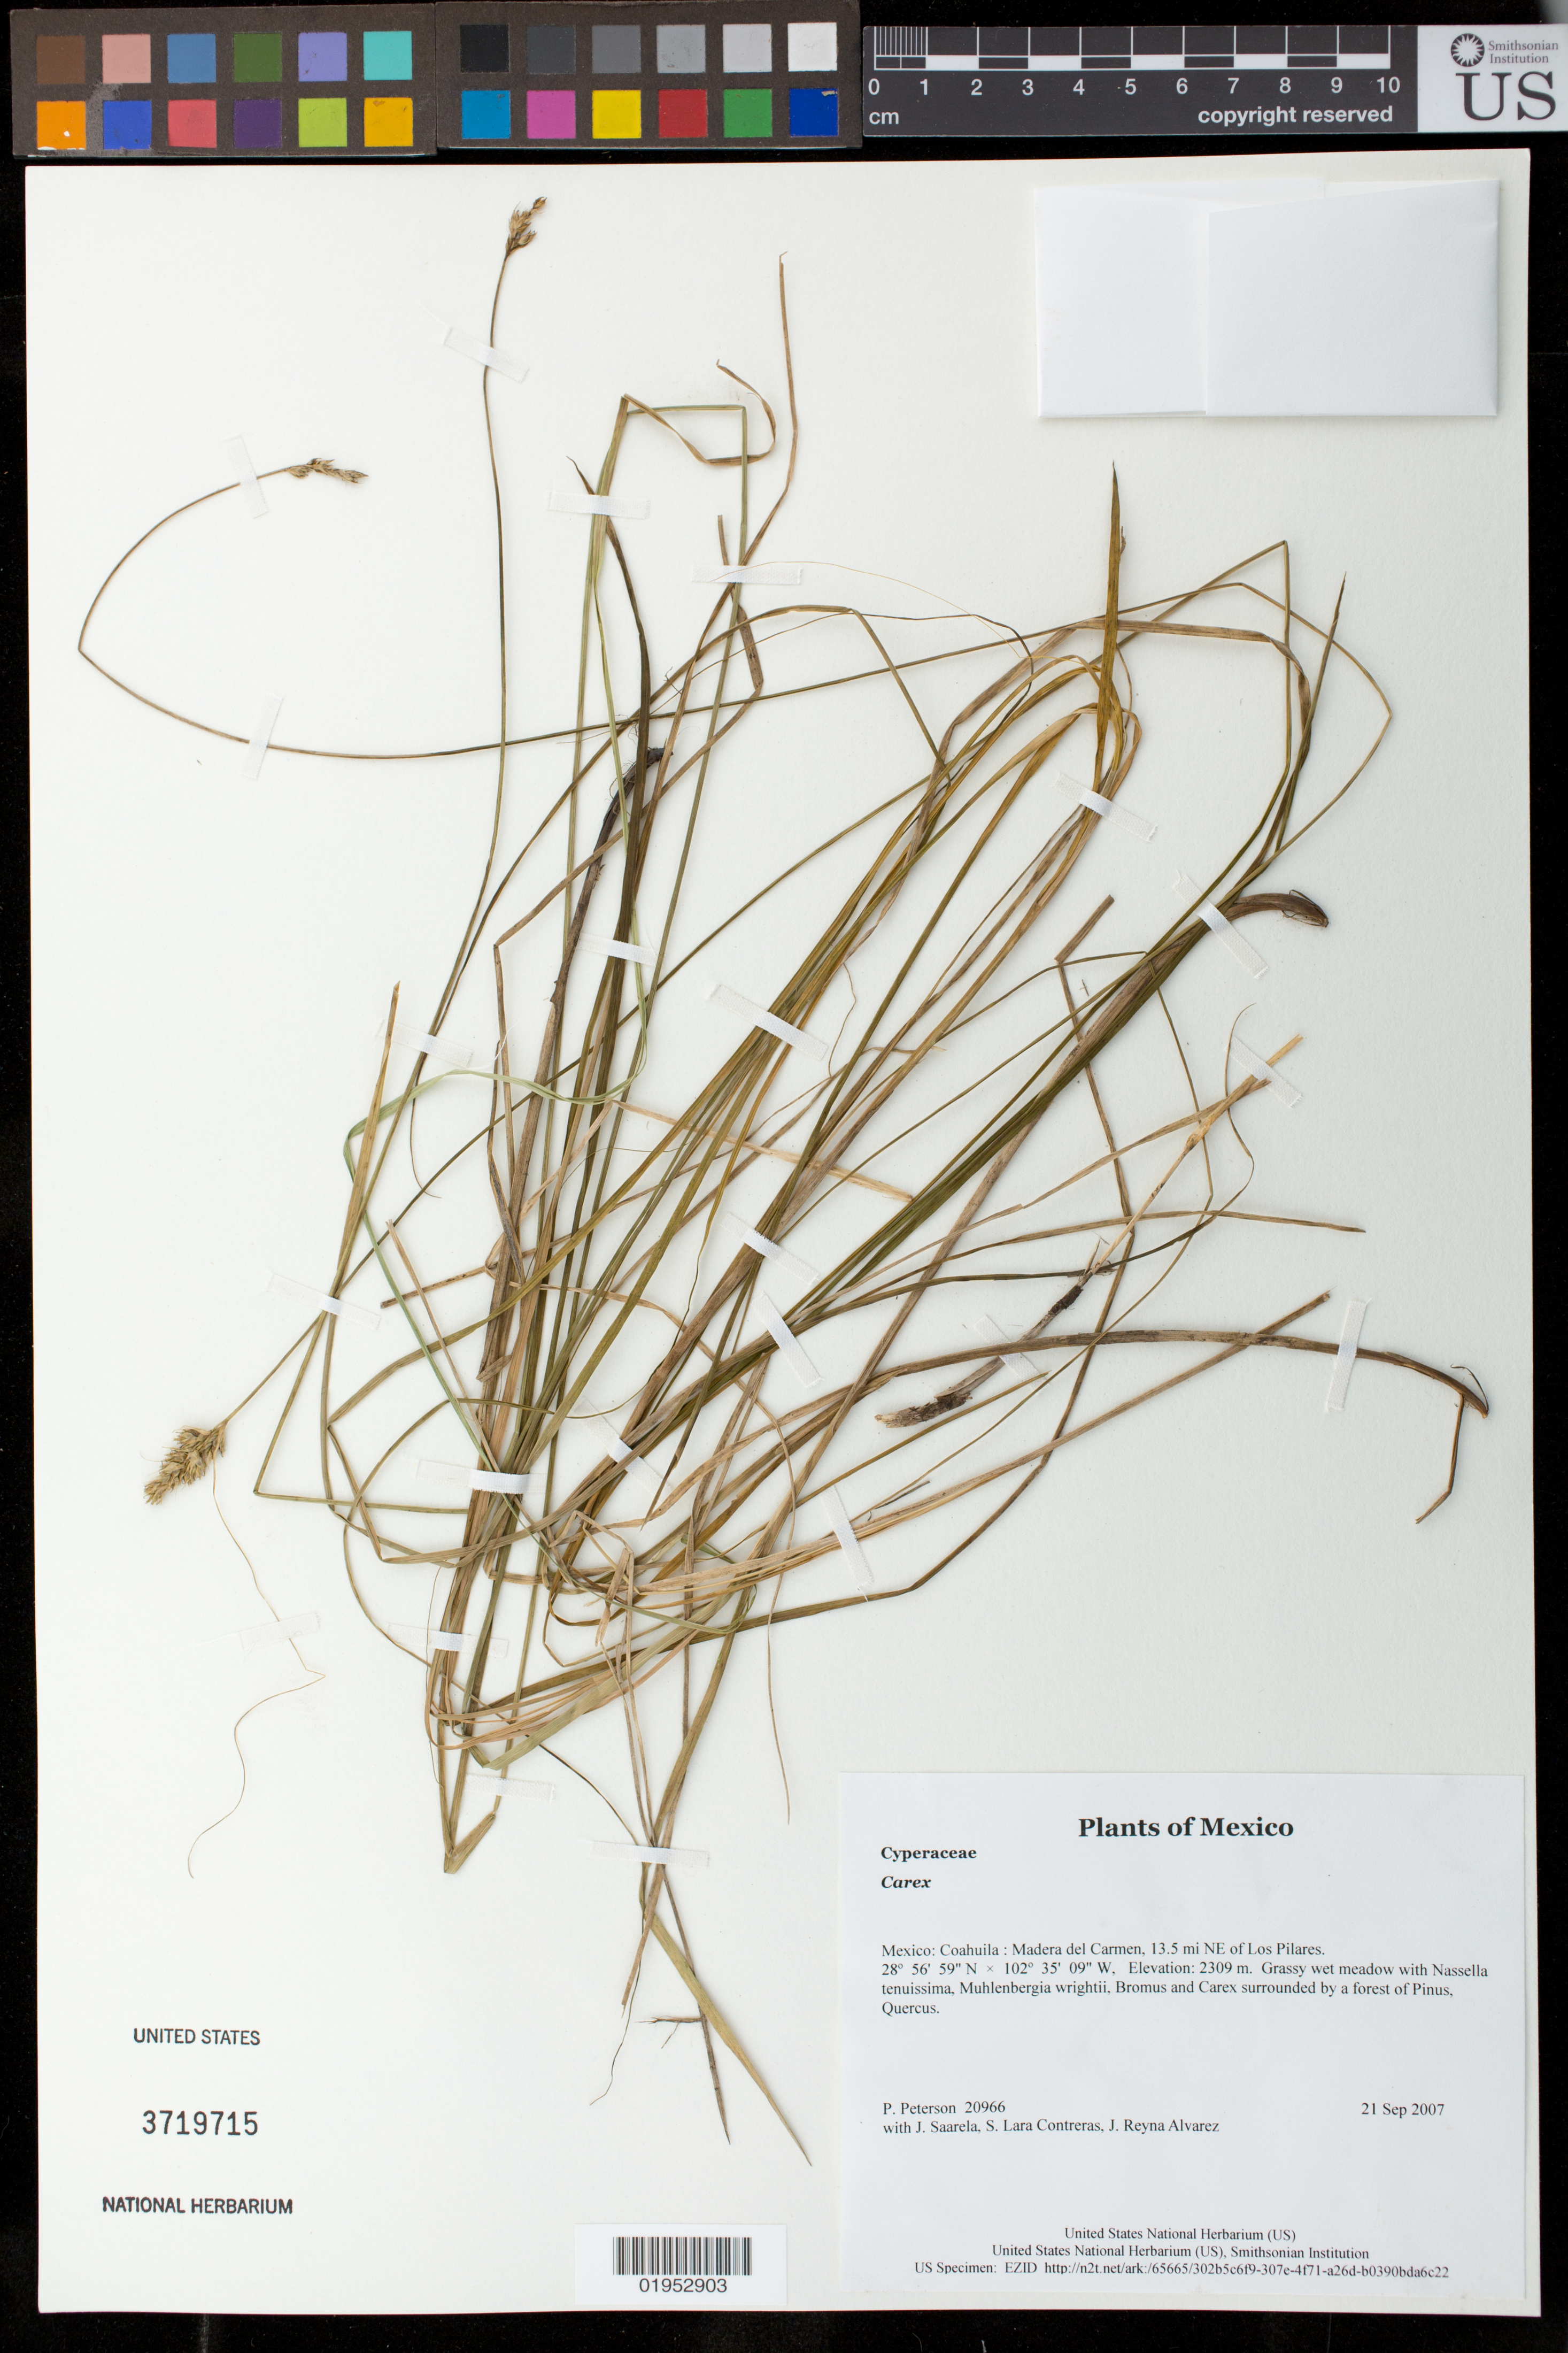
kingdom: Plantae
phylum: Tracheophyta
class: Liliopsida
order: Poales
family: Cyperaceae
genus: Carex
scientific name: Carex sp.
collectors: P. M. Peterson, J. Saarela, S. Lara Contreras & J. Reyna Alvarez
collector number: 20966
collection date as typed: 21 Sep 2007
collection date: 2007-09-21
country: Mexico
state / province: Coahuila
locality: Madera del Carmen, 13.5 mi NE of Los Pilares.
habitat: Grassy wet meadow with Nassella tenuissima, Muhlenbergia wrightii, Bromus and Carex surrounded by a forest of Pinus, Quercus.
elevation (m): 2309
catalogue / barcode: US 3719715